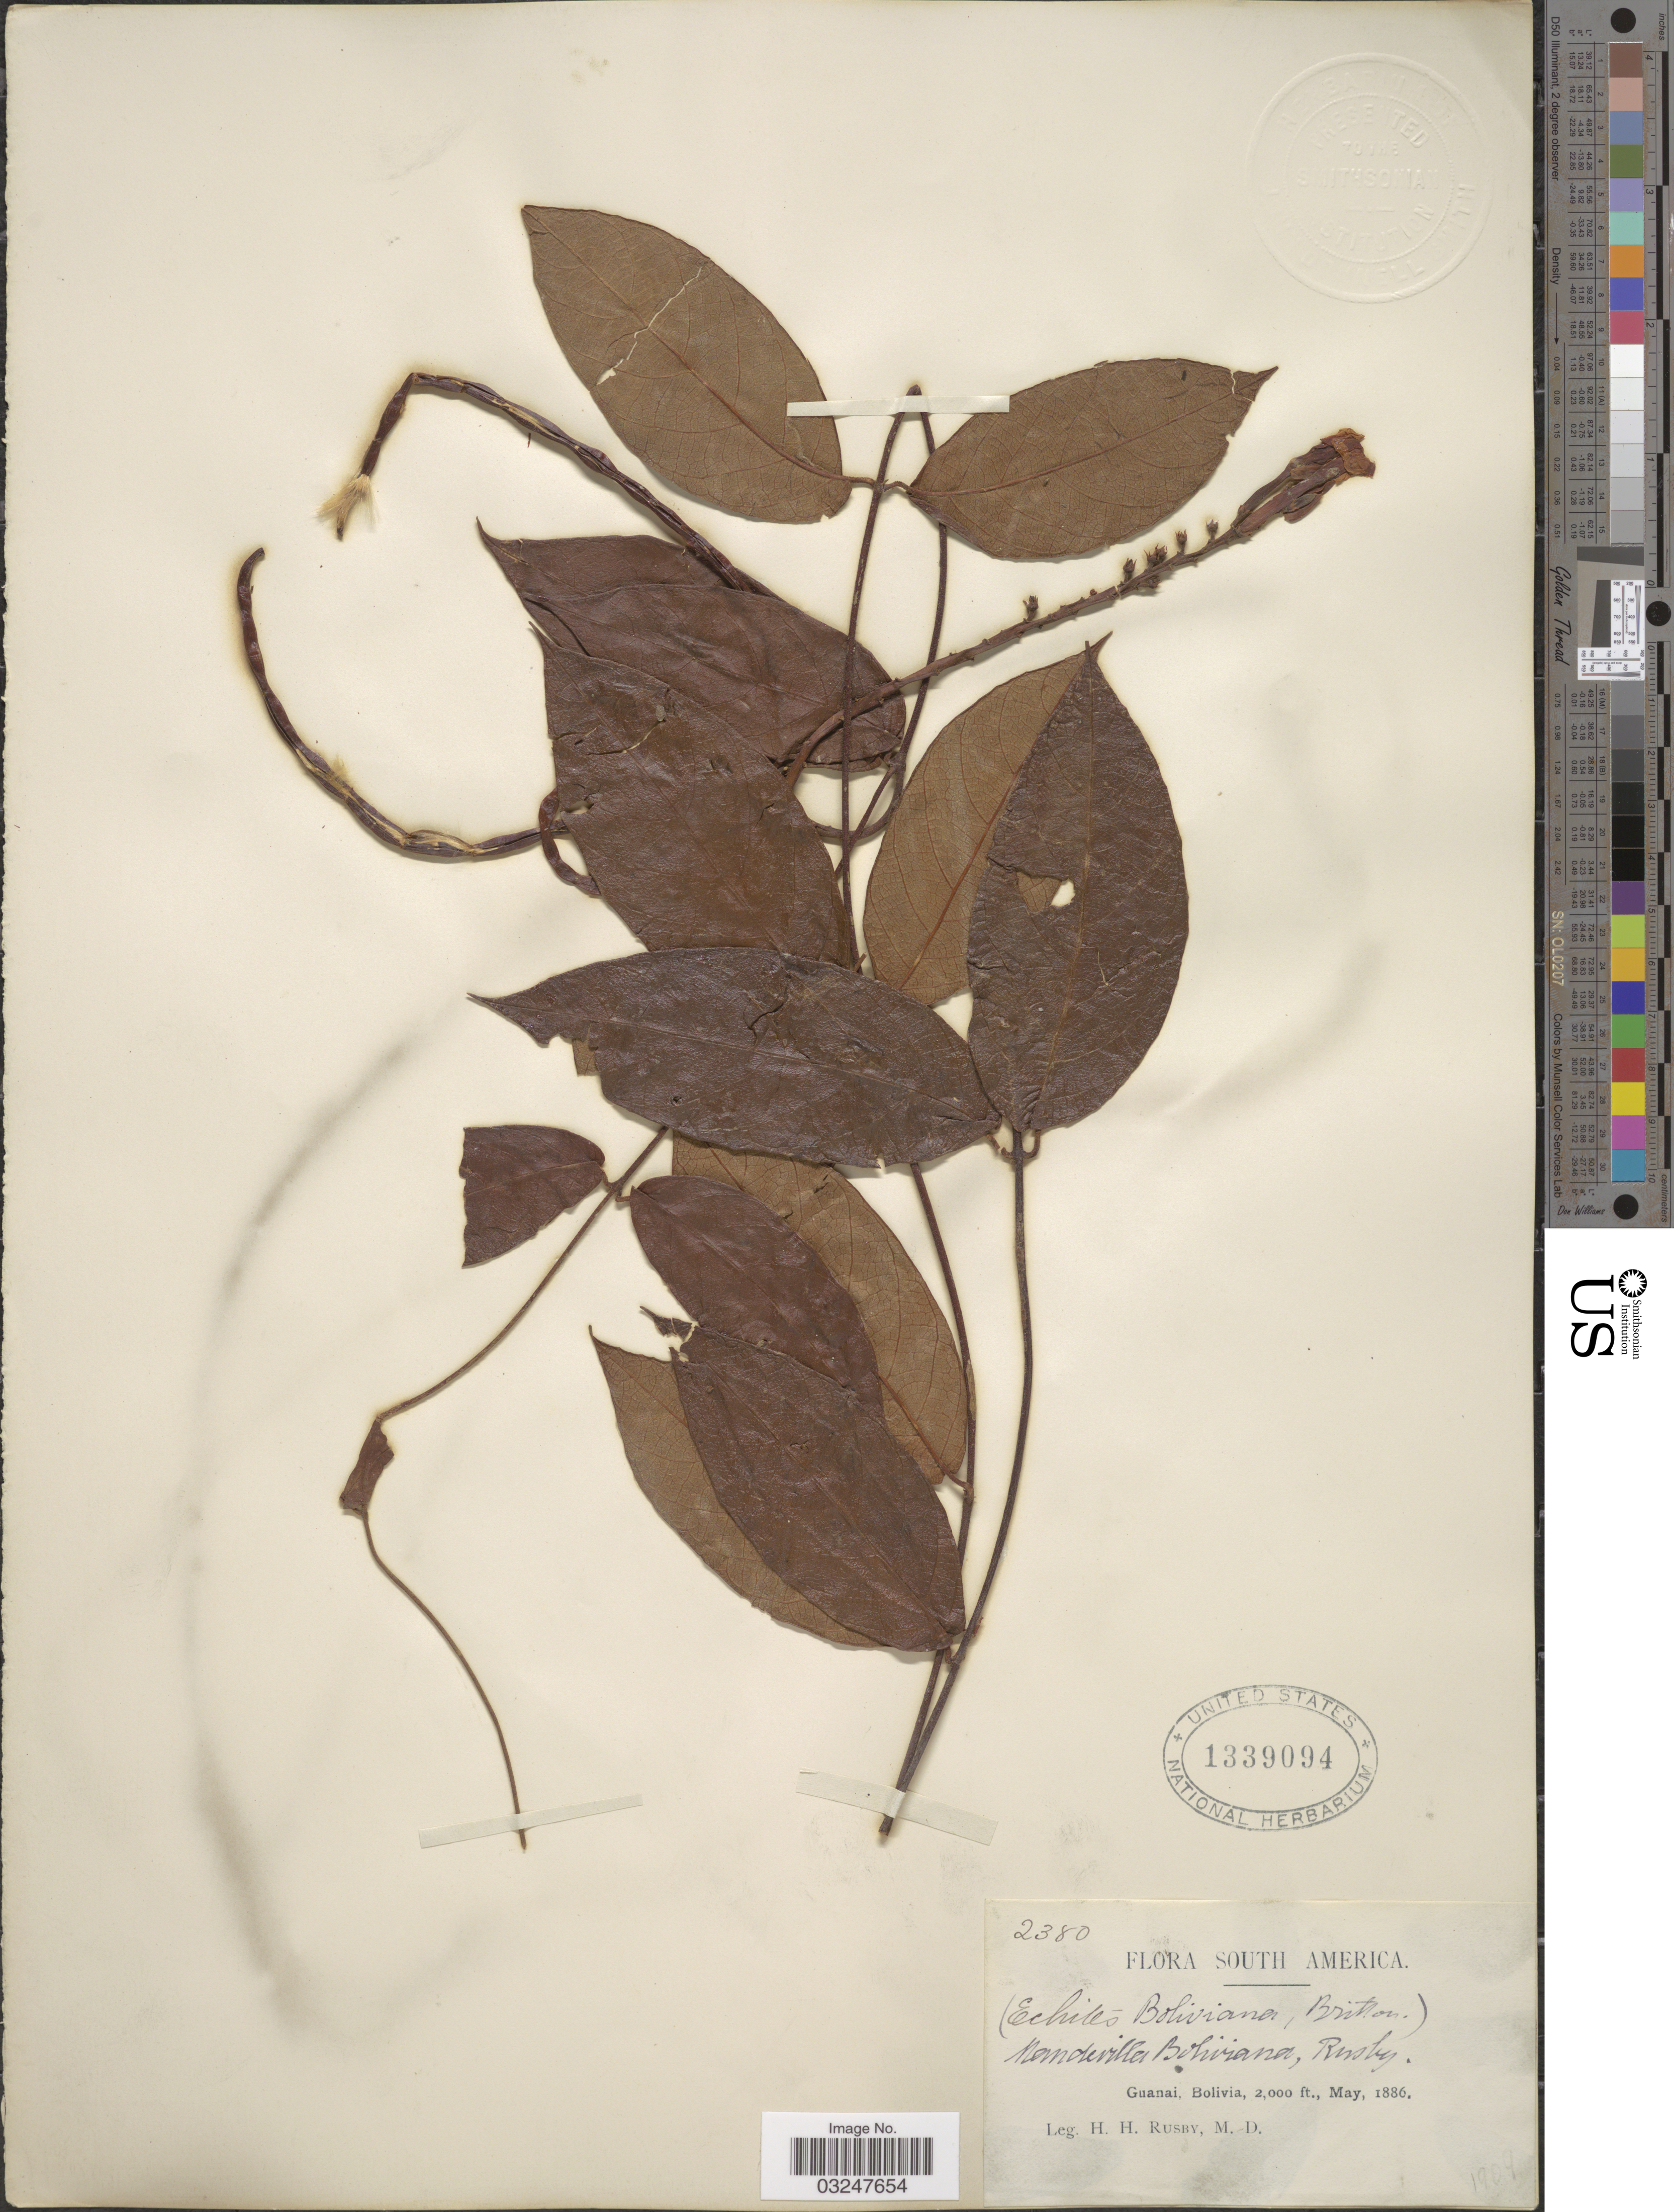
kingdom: Plantae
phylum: Tracheophyta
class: Magnoliopsida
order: Gentianales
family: Apocynaceae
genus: Mandevilla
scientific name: Mandevilla boliviensis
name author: (Hook. f.) Woodson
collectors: H. H. Rusby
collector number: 2380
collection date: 1886-05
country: Bolivia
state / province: La Páz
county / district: Larecaja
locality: Guanay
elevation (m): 610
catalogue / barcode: US 1339094